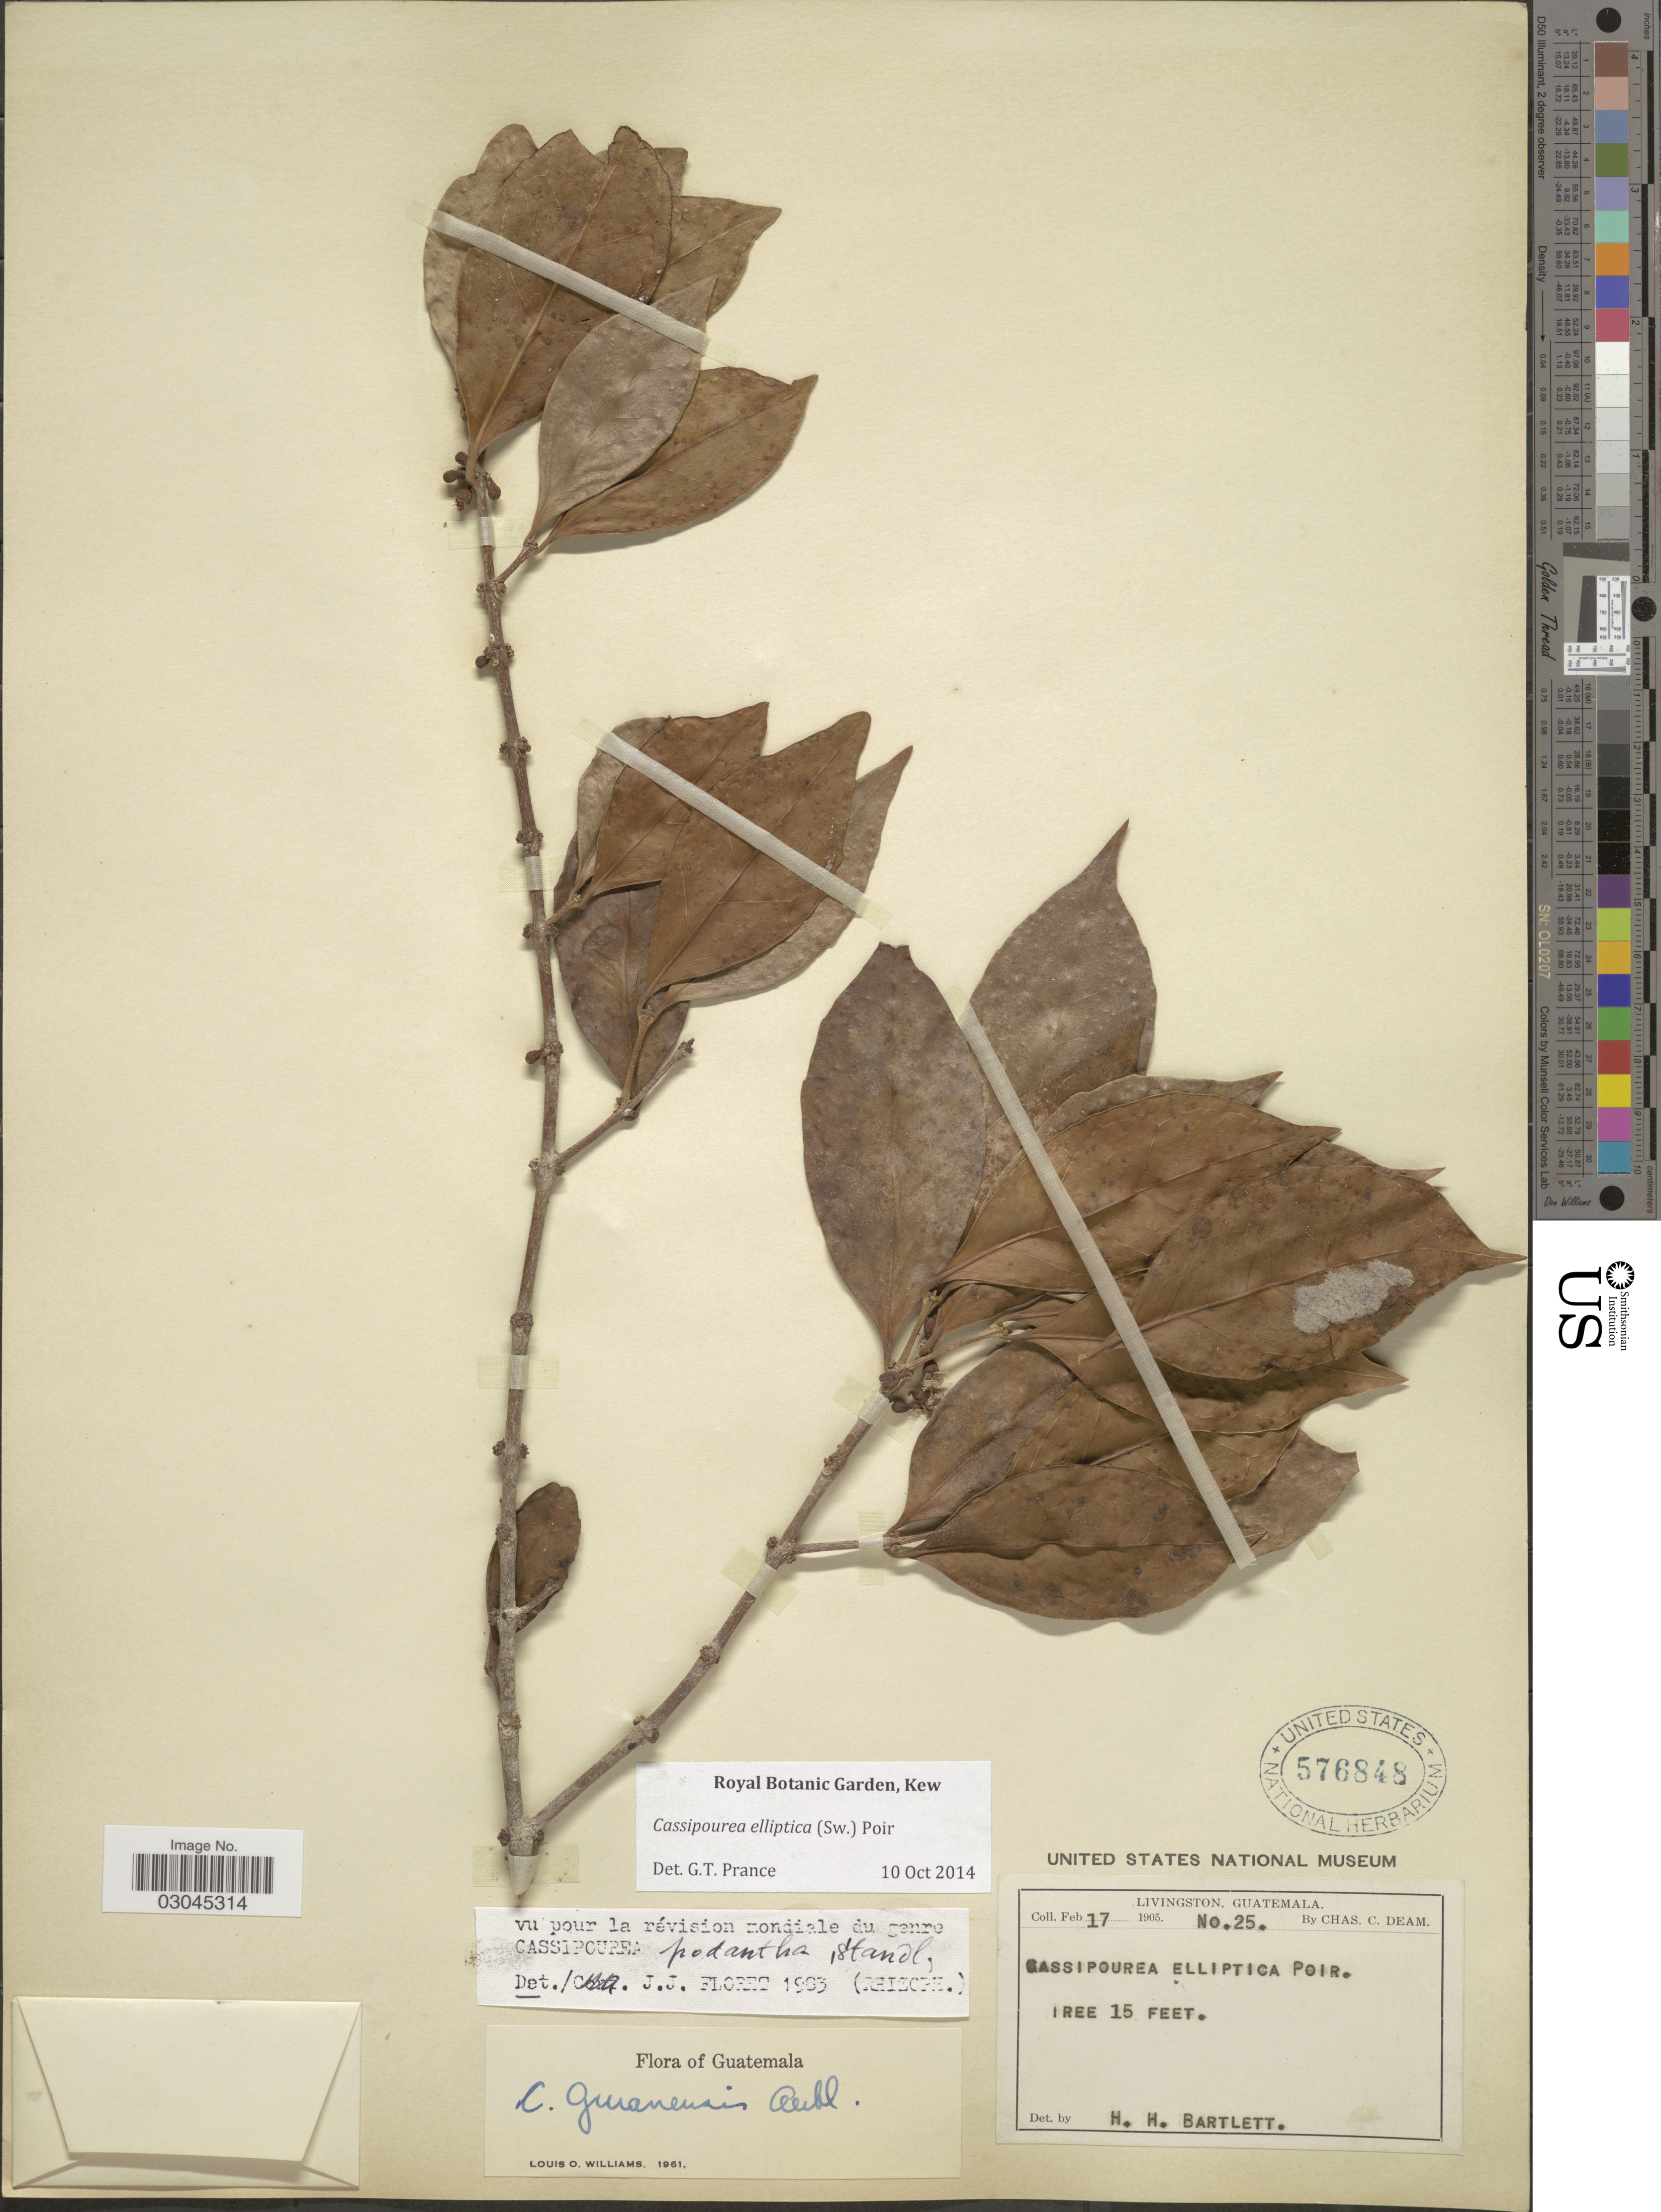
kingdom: Plantae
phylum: Tracheophyta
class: Magnoliopsida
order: Malpighiales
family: Rhizophoraceae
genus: Cassipourea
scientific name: Cassipourea elliptica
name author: (Sw.) Poir.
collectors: C. C. Deam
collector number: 25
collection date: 1905-02-17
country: Guatemala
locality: Livingston.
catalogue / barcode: US 576848